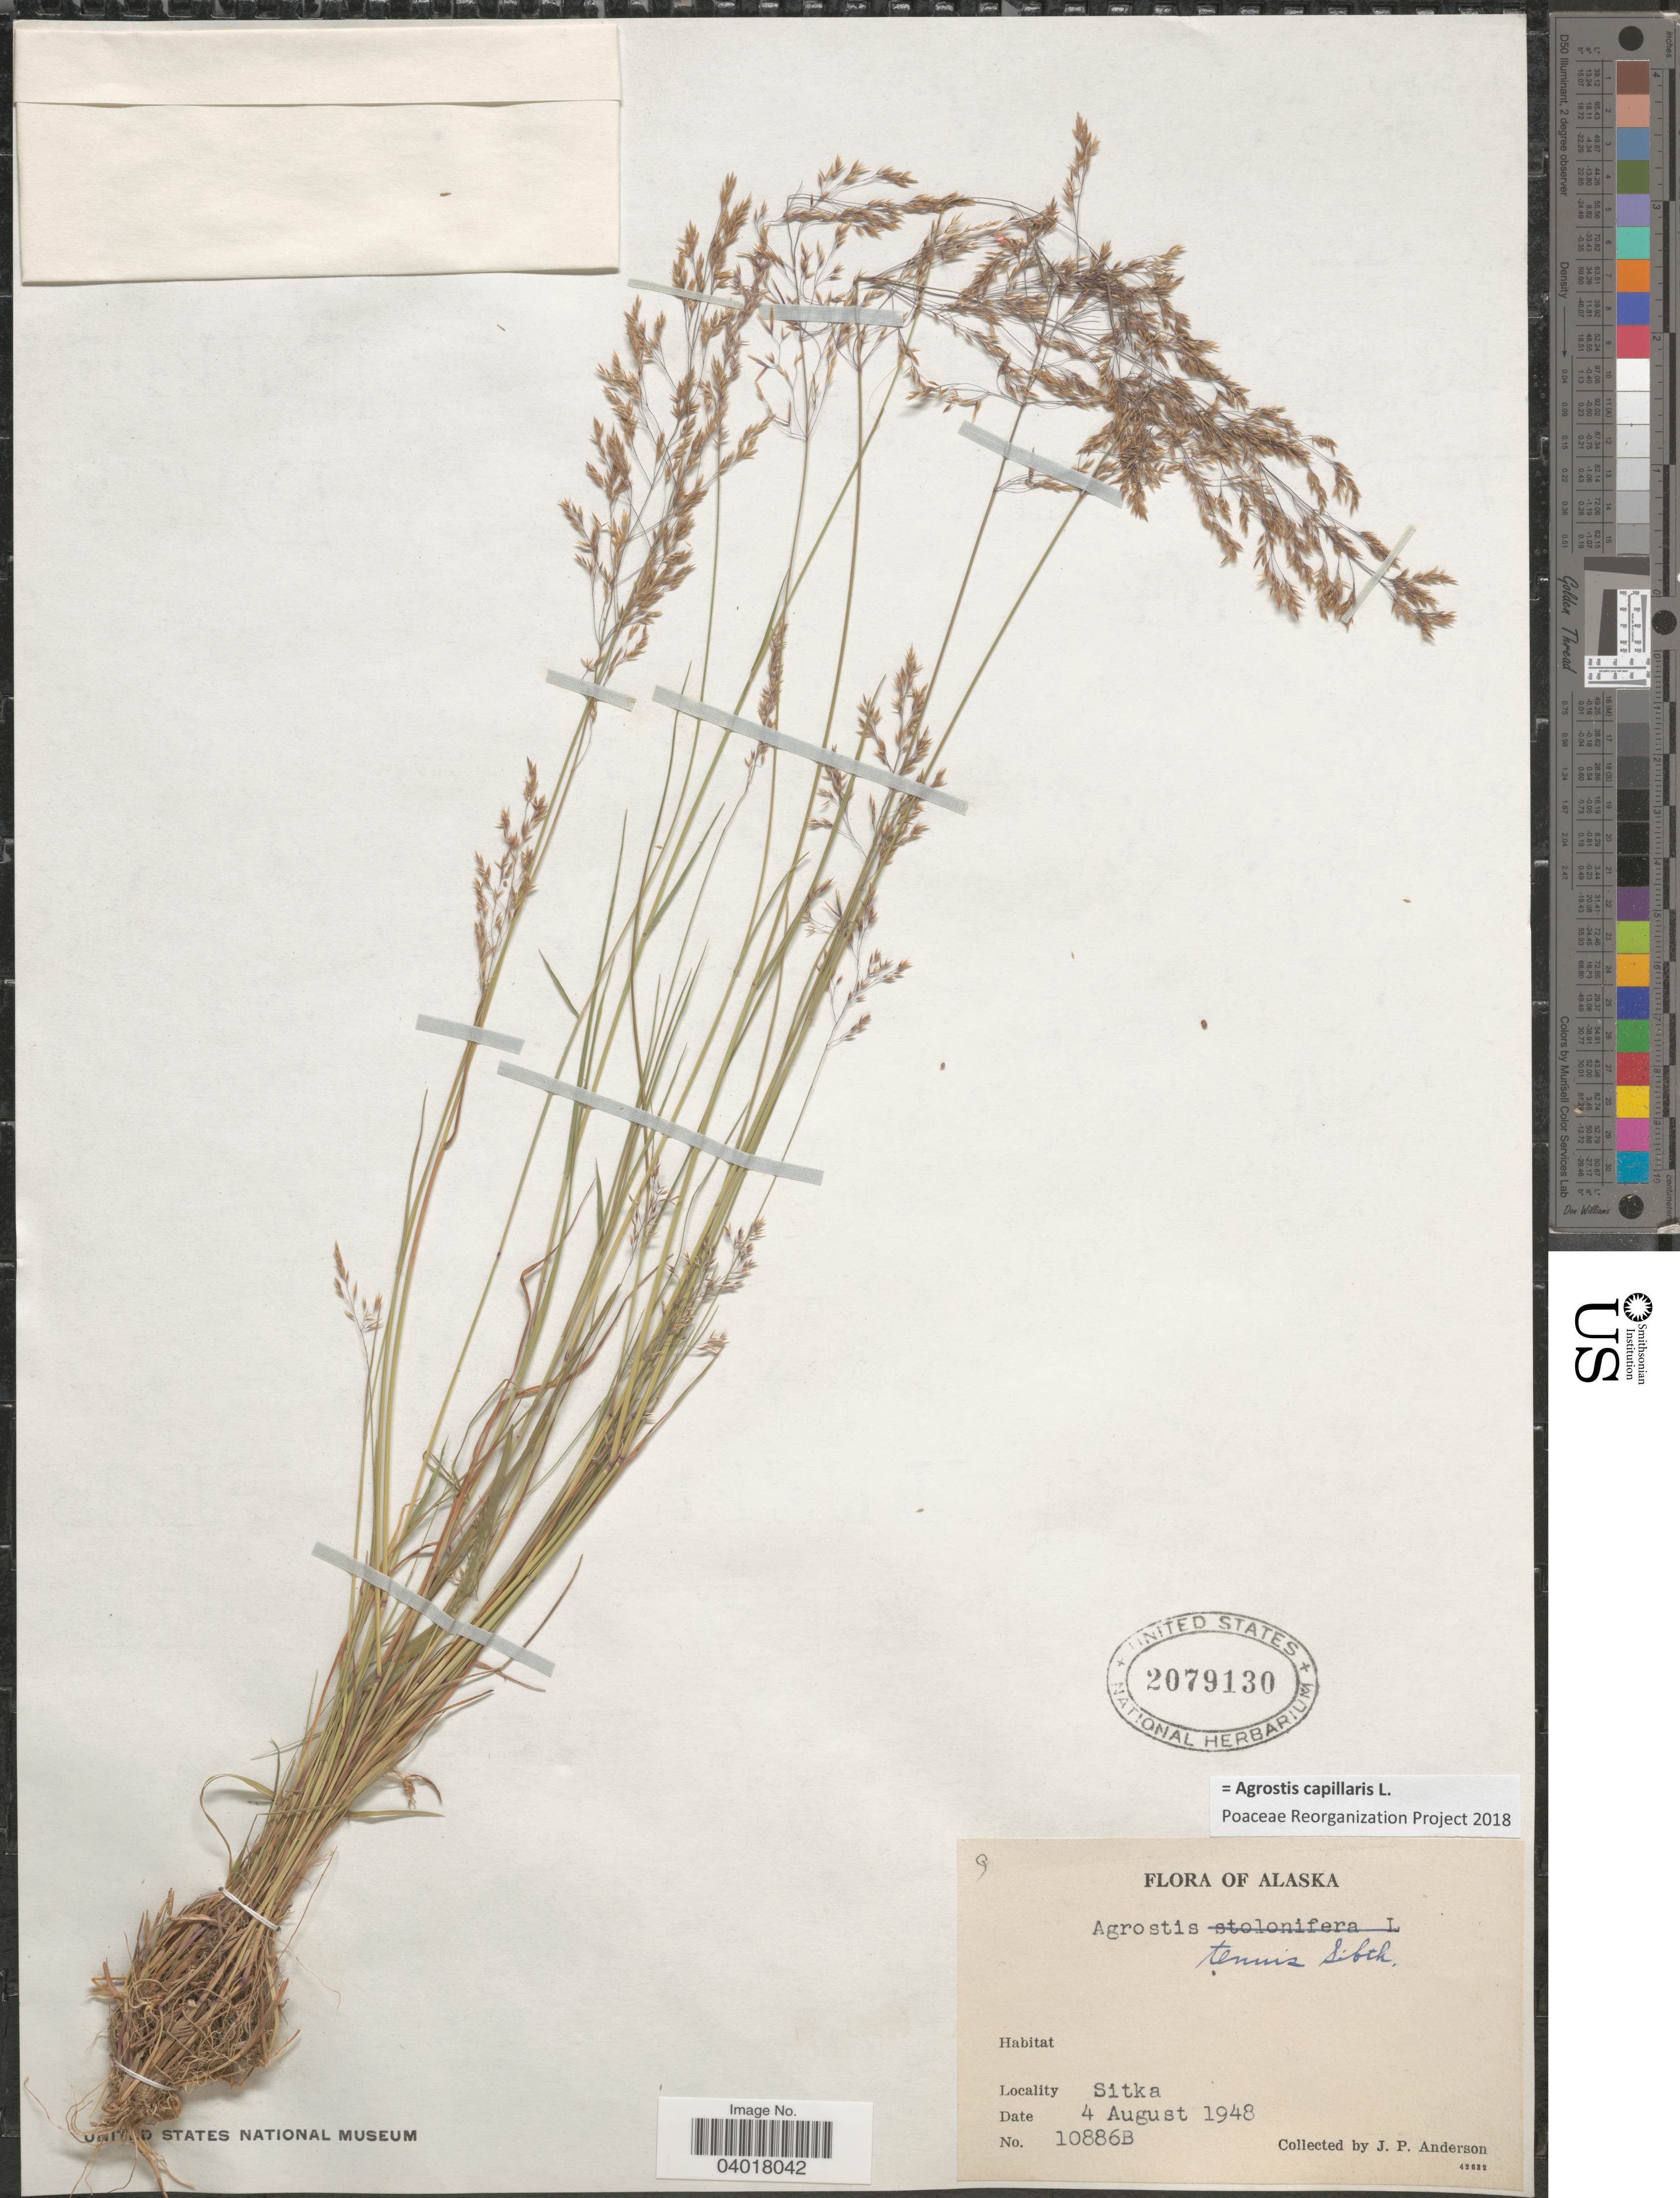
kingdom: Plantae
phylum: Tracheophyta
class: Liliopsida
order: Poales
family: Poaceae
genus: Agrostis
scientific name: Agrostis capillaris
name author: L.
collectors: J. P. Anderson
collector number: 10886B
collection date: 1948-08-04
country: United States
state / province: Alaska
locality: Sitka.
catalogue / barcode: US 2079130